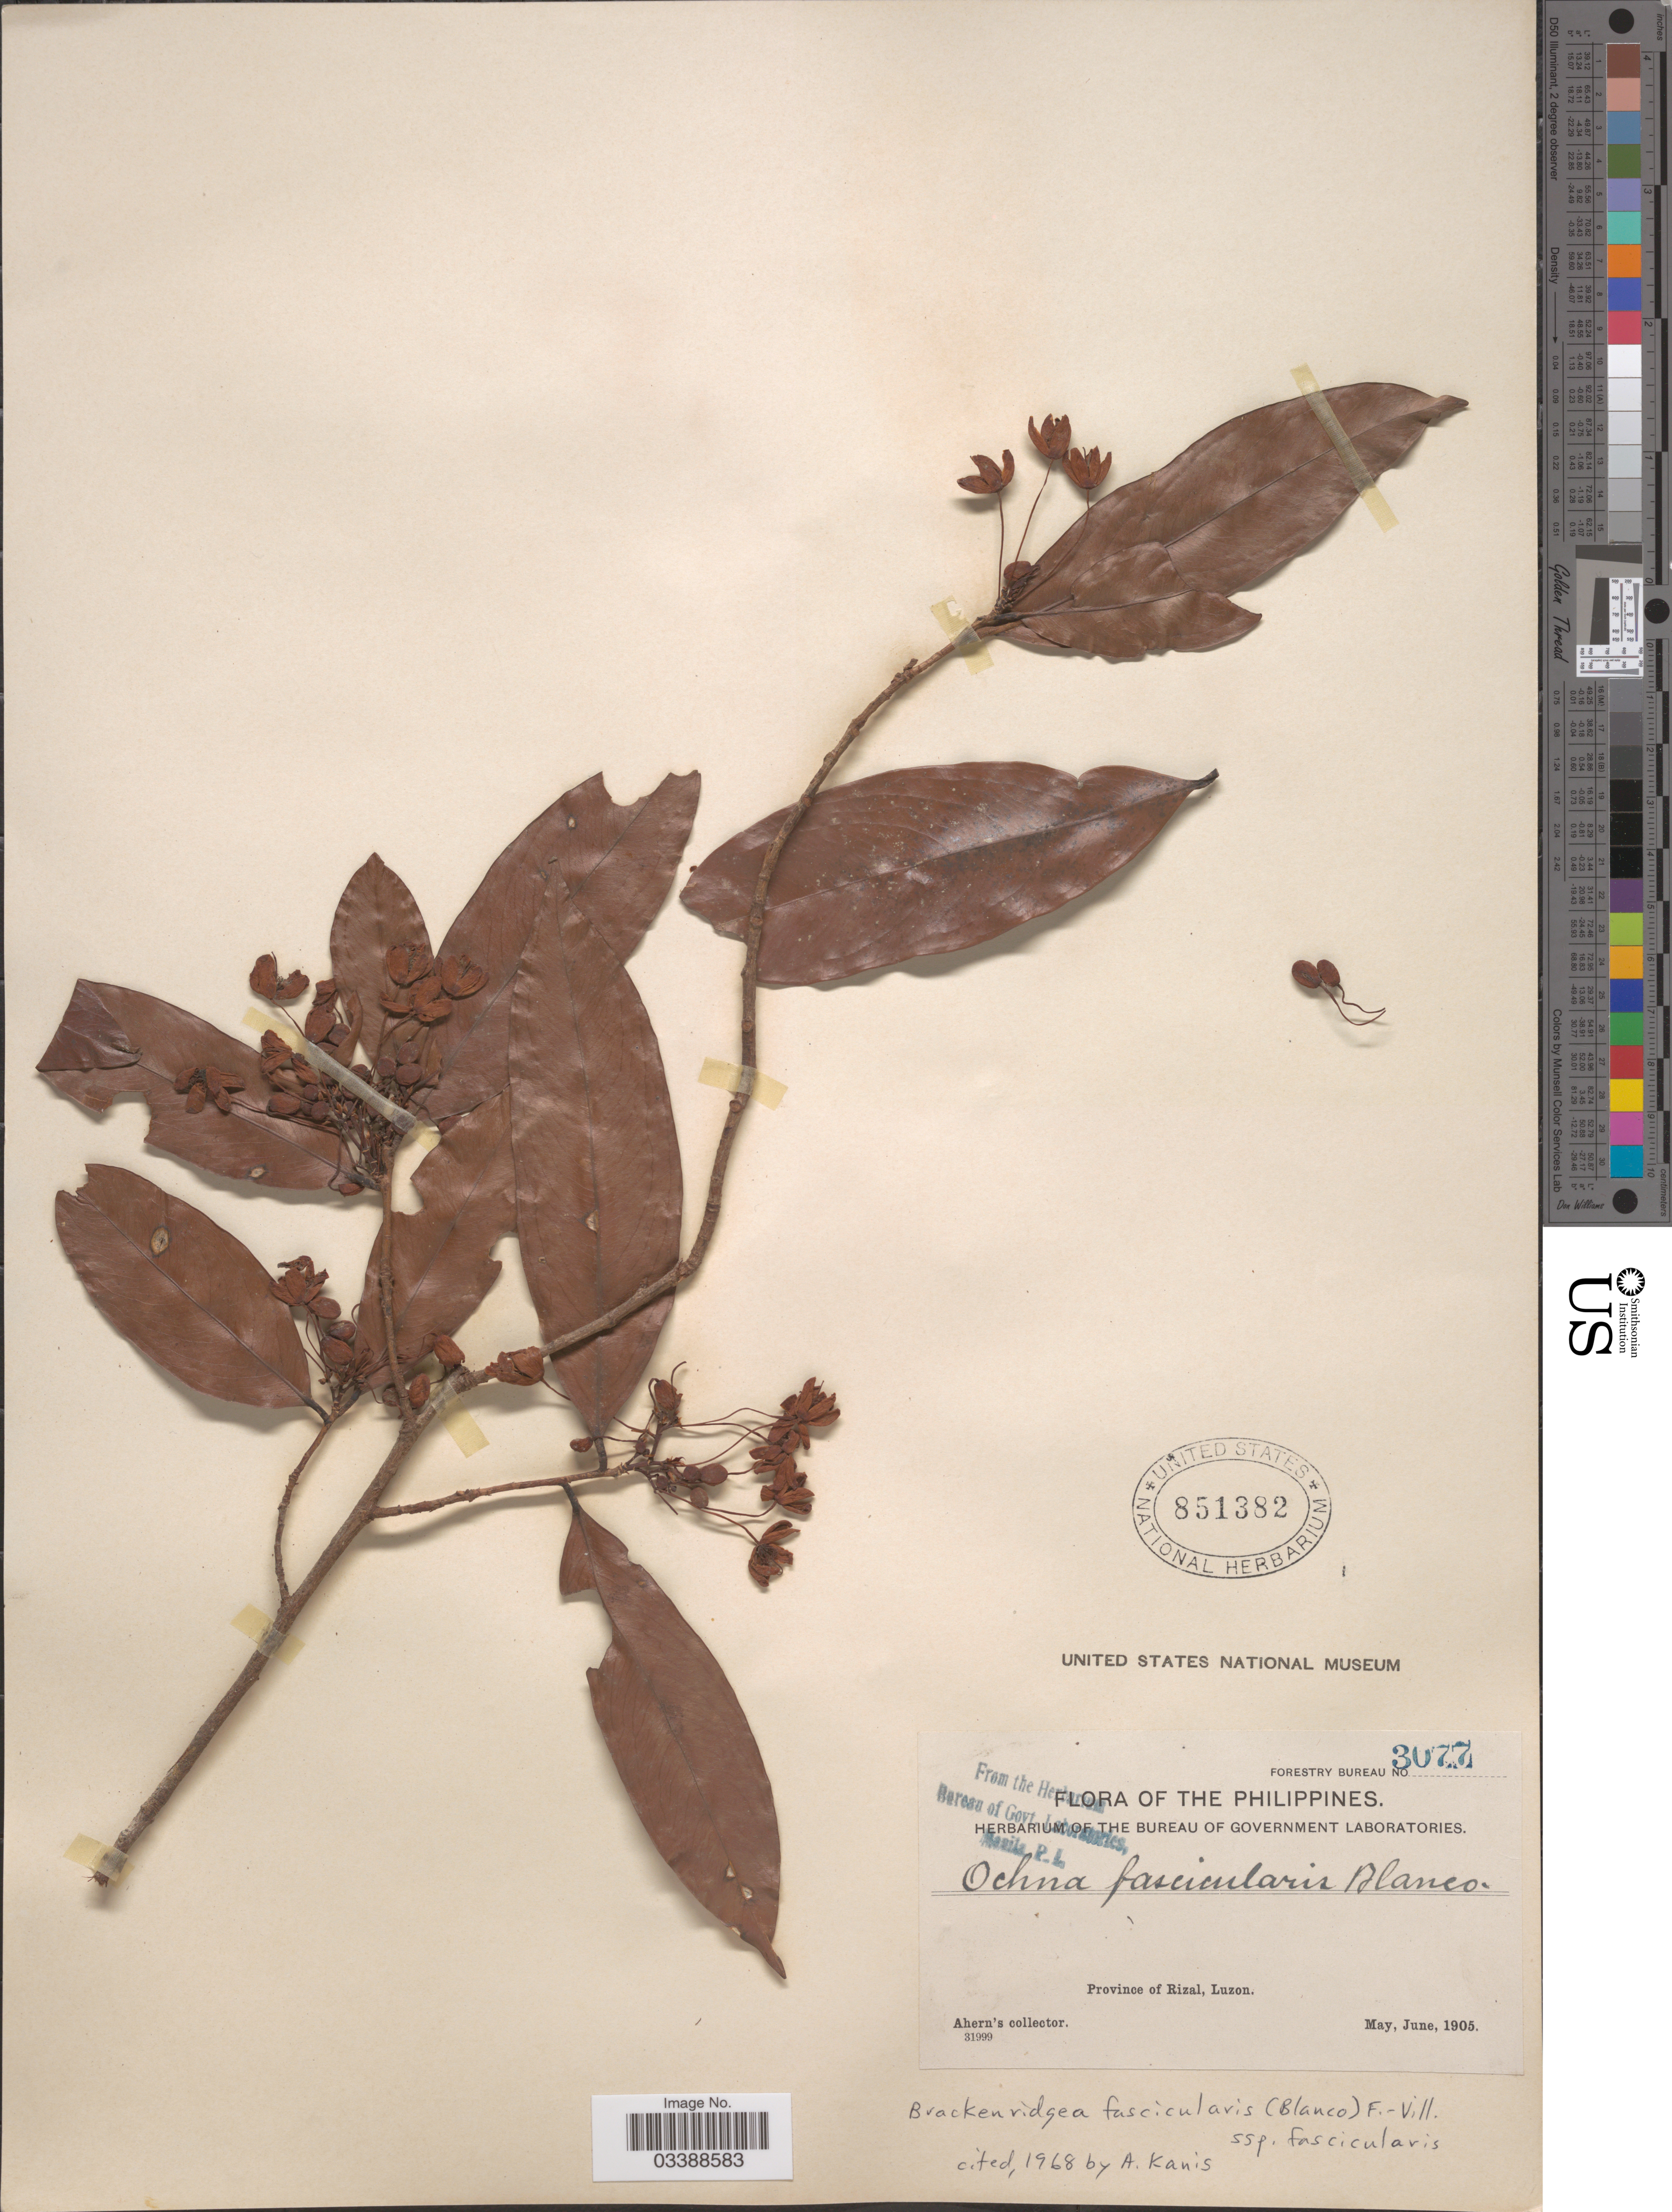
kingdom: Plantae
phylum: Tracheophyta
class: Magnoliopsida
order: Malpighiales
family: Ochnaceae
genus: Brackenridgea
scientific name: Brackenridgea fascicularis subsp. fascicularis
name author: (Blanco) Kanis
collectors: Ahern's collector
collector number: Forestry Bureau 3077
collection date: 1905-05/1905-06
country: Philippines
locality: Province of Rizal, Luzon.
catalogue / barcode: US 851382